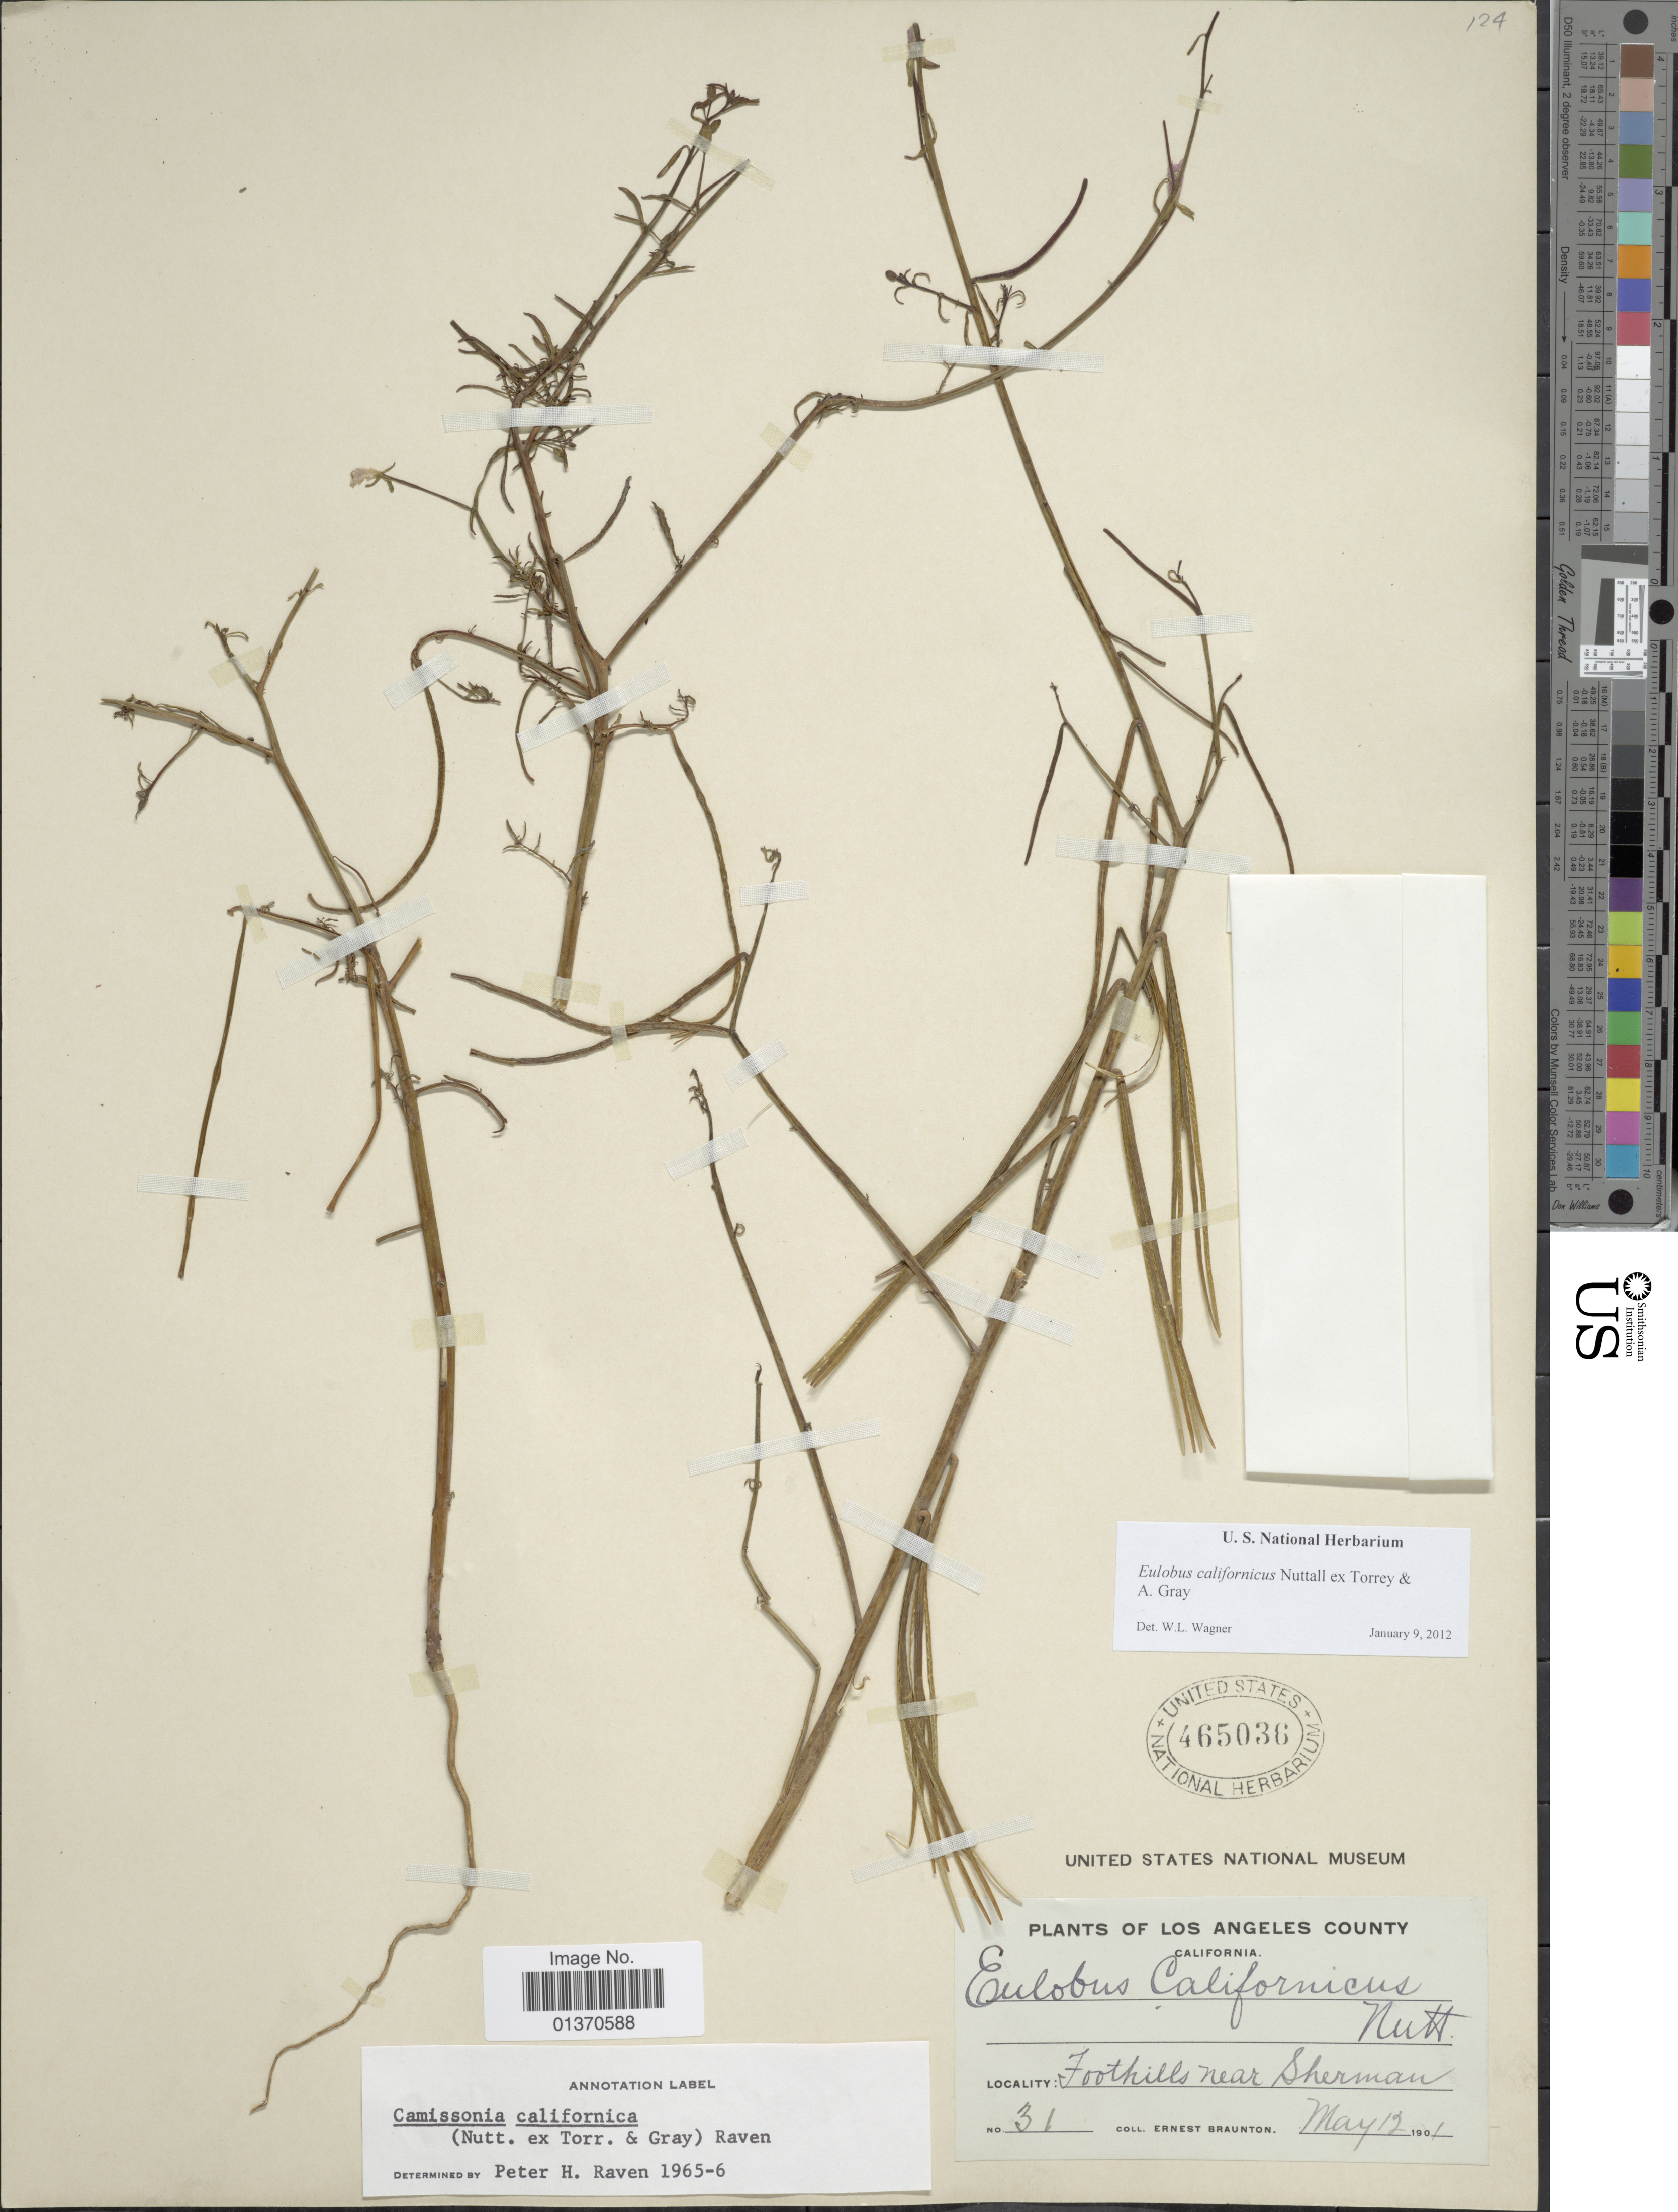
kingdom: Plantae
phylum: Tracheophyta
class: Magnoliopsida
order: Myrtales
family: Onagraceae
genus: Eulobus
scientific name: Eulobus californicus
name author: Nutt. ex Torr. & A. Gray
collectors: E. Braunton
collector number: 31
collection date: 1901-05-12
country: United States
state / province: California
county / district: Los Angeles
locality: Los Angeles County, Foothills near Sherman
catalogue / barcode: US 465036